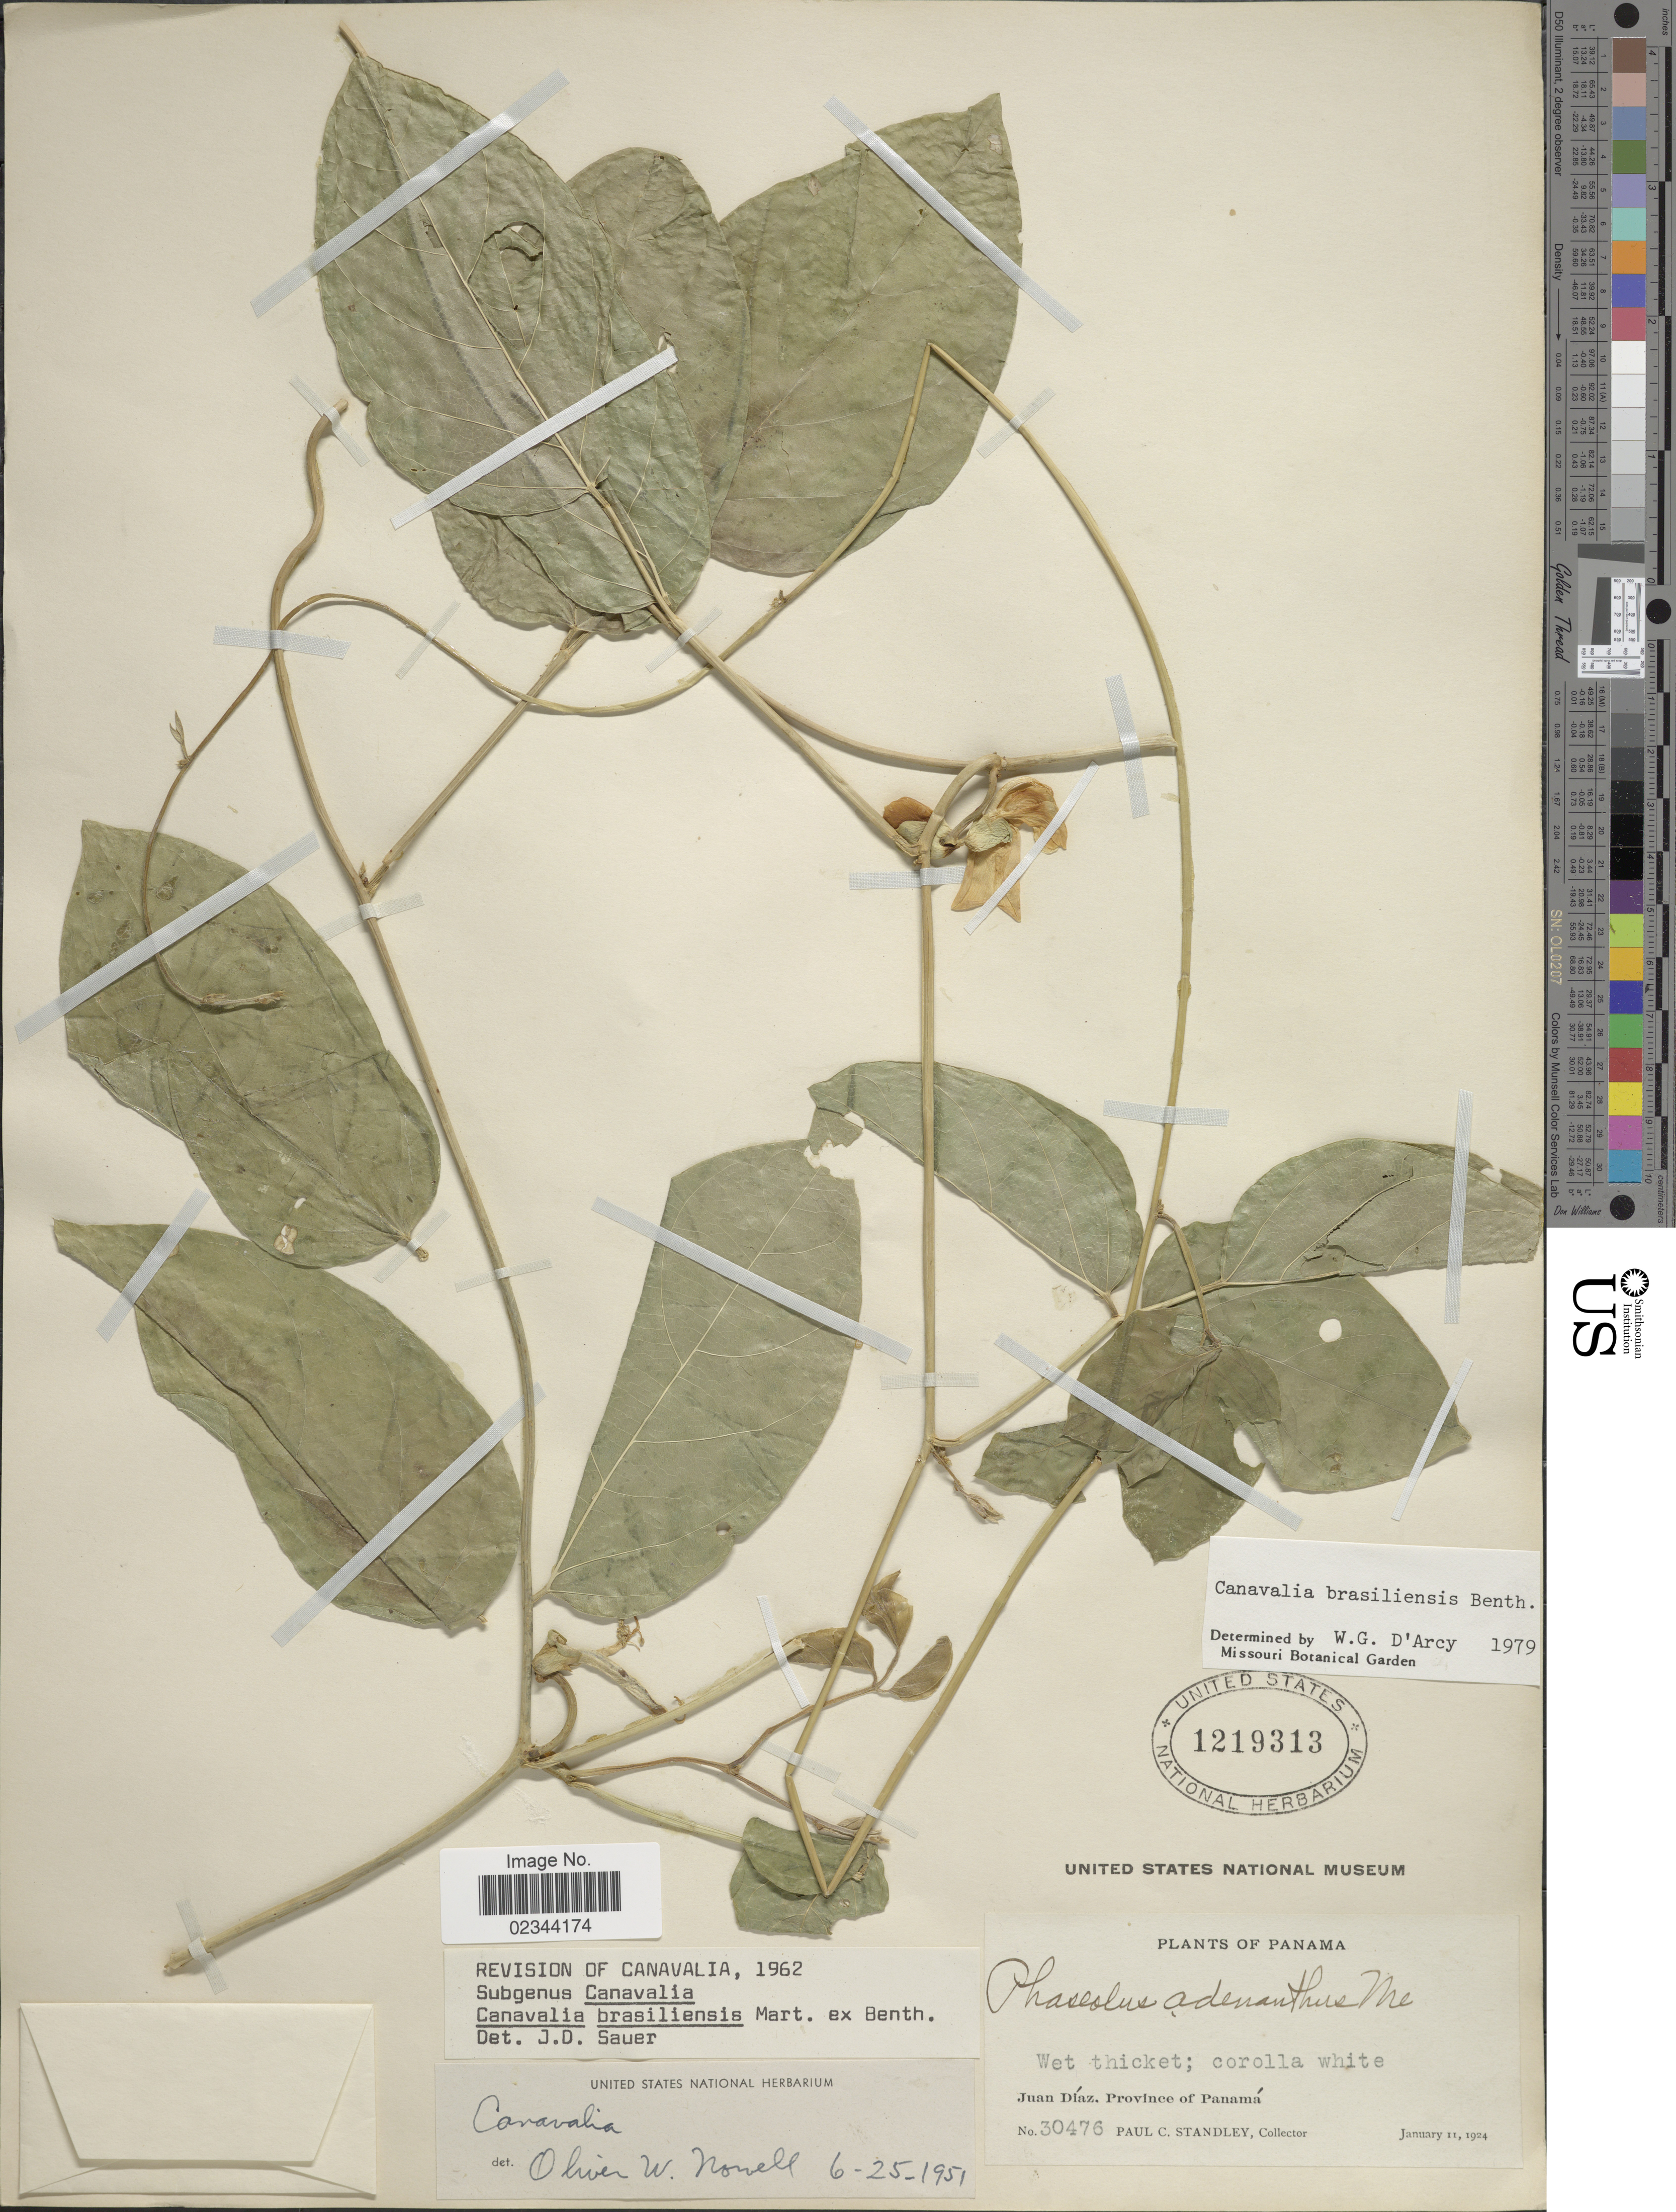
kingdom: Plantae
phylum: Tracheophyta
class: Magnoliopsida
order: Fabales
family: Fabaceae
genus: Canavalia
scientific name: Canavalia brasiliensis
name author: Mart. ex Benth.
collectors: P. C. Standley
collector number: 30476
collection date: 1924-01-11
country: Panama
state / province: Panamá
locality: Juan Diaz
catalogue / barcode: US 1219313